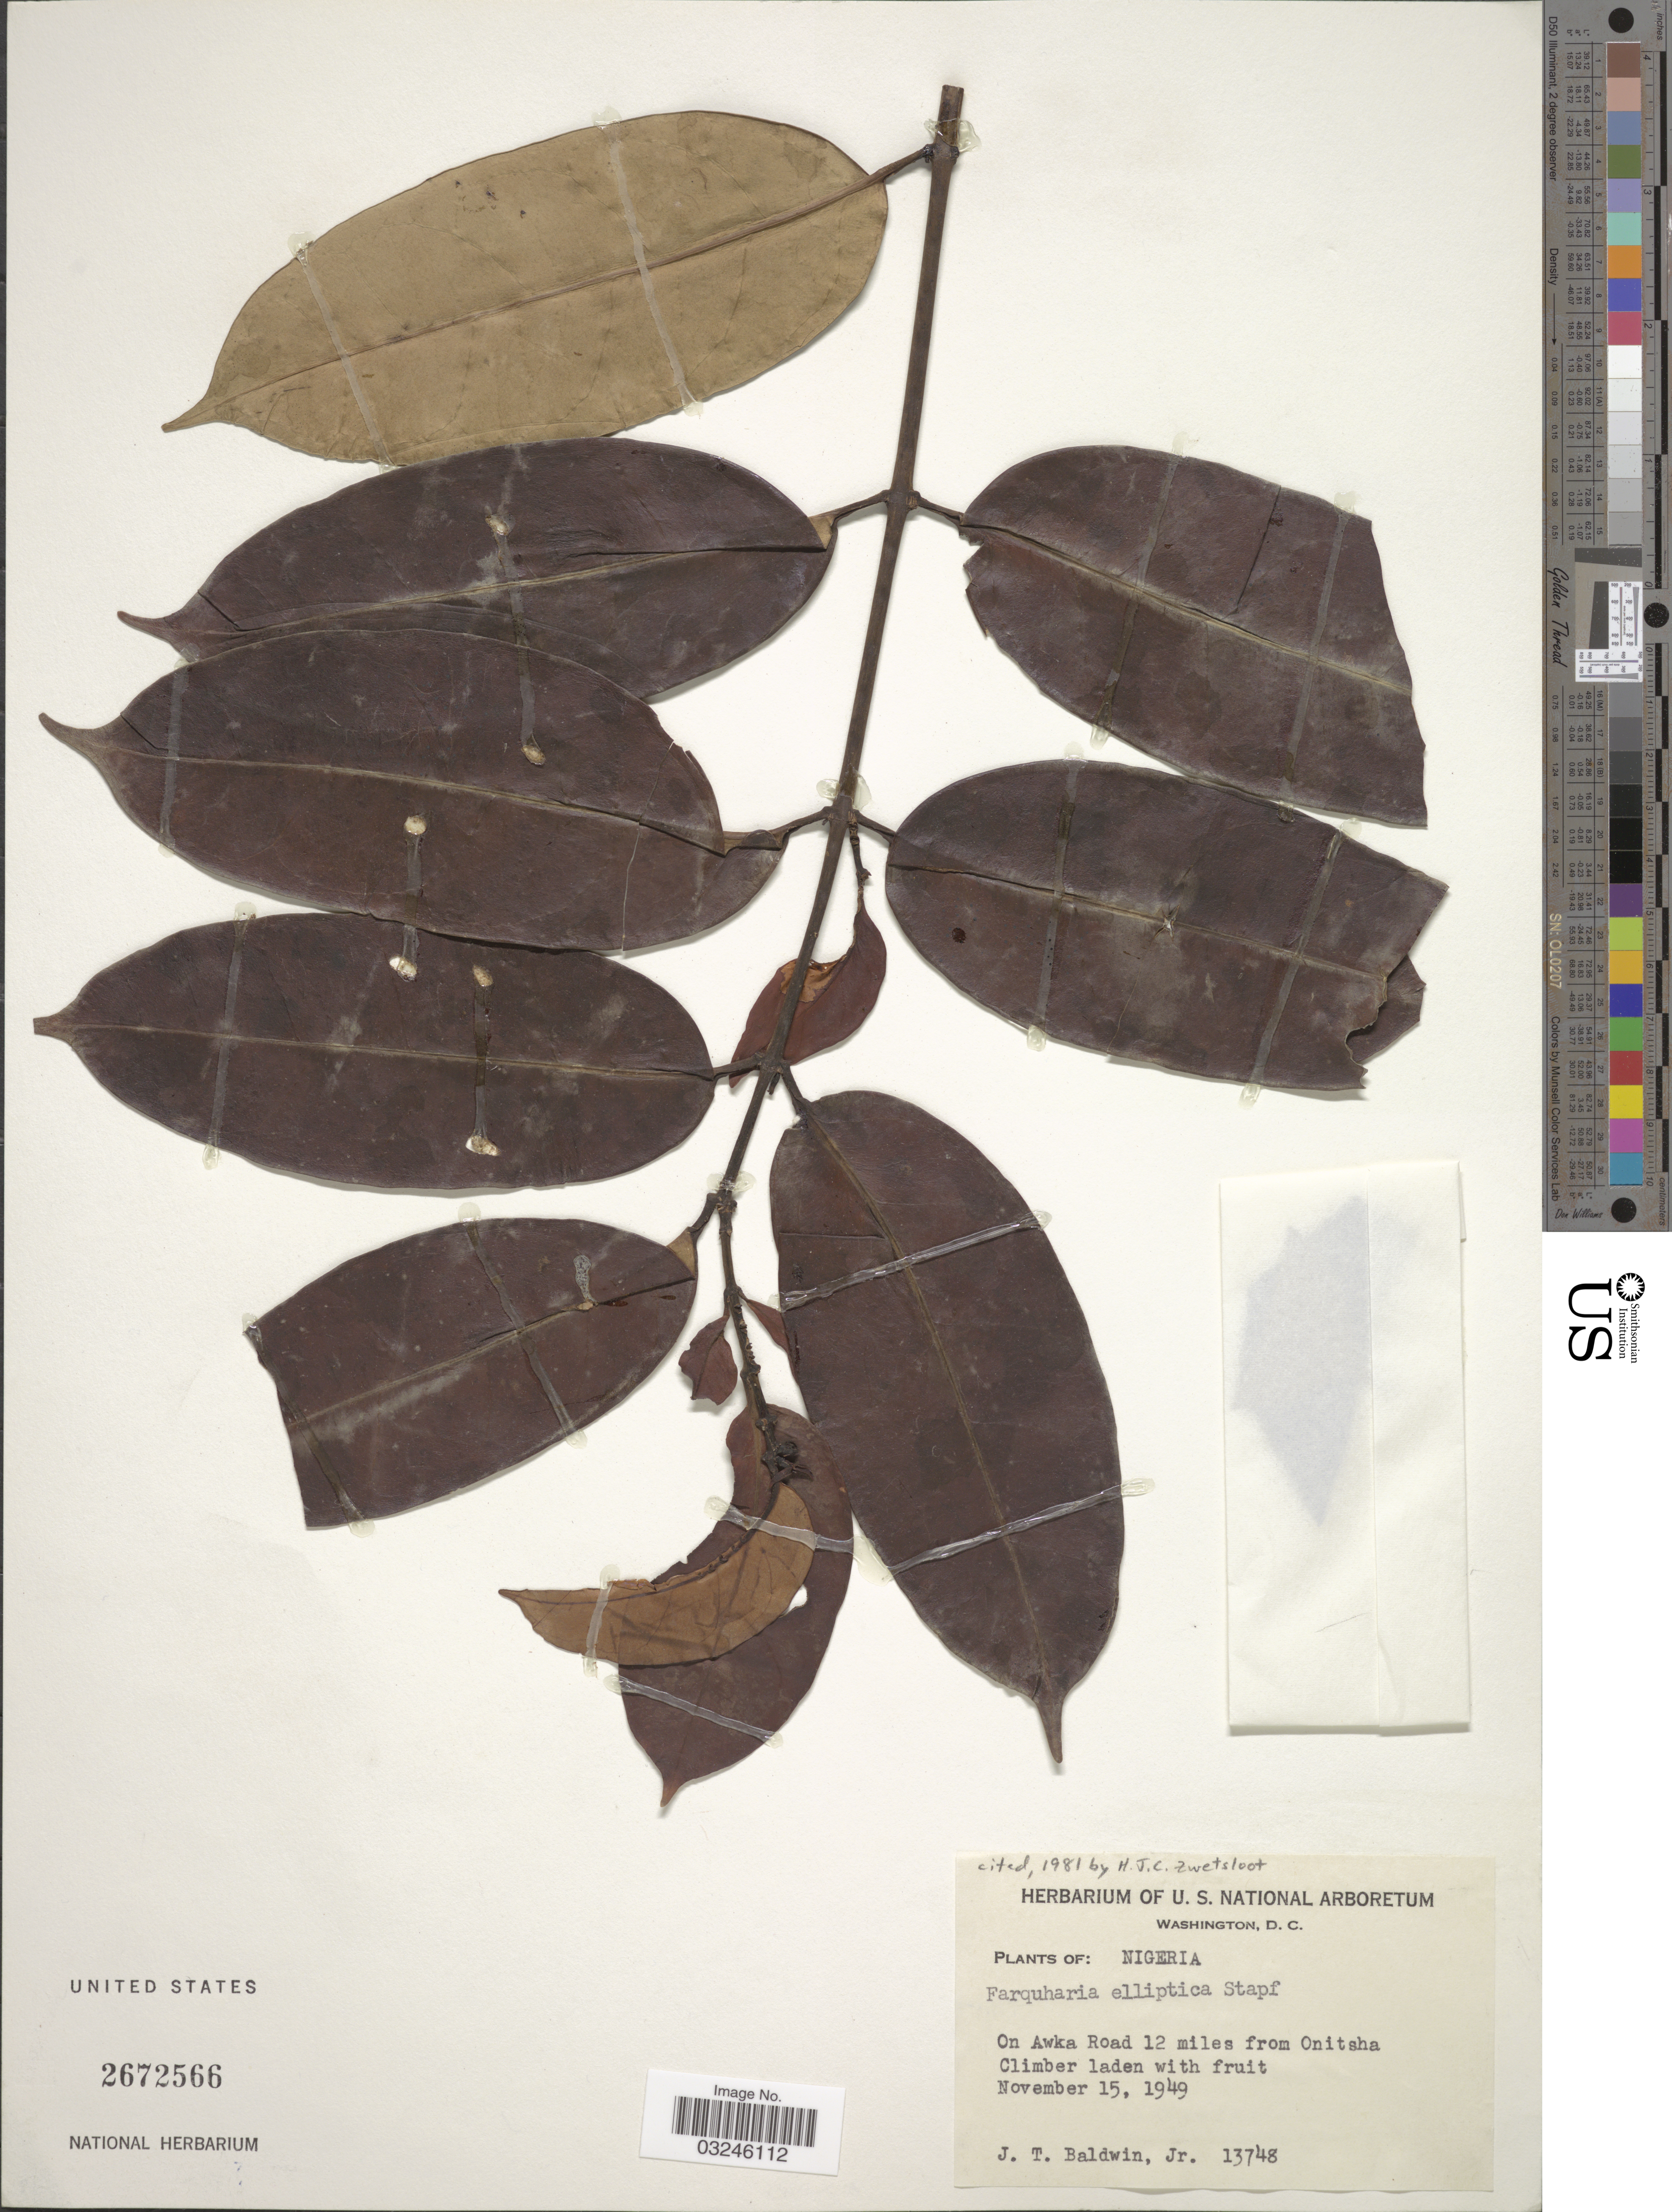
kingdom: Plantae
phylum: Tracheophyta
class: Magnoliopsida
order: Gentianales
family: Apocynaceae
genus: Farquharia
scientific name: Farquharia elliptica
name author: Stapf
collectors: J. T. Baldwin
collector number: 13748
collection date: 1949-11-15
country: Nigeria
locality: On Awka Road 12 miles from Onitsha.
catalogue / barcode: US 2672566